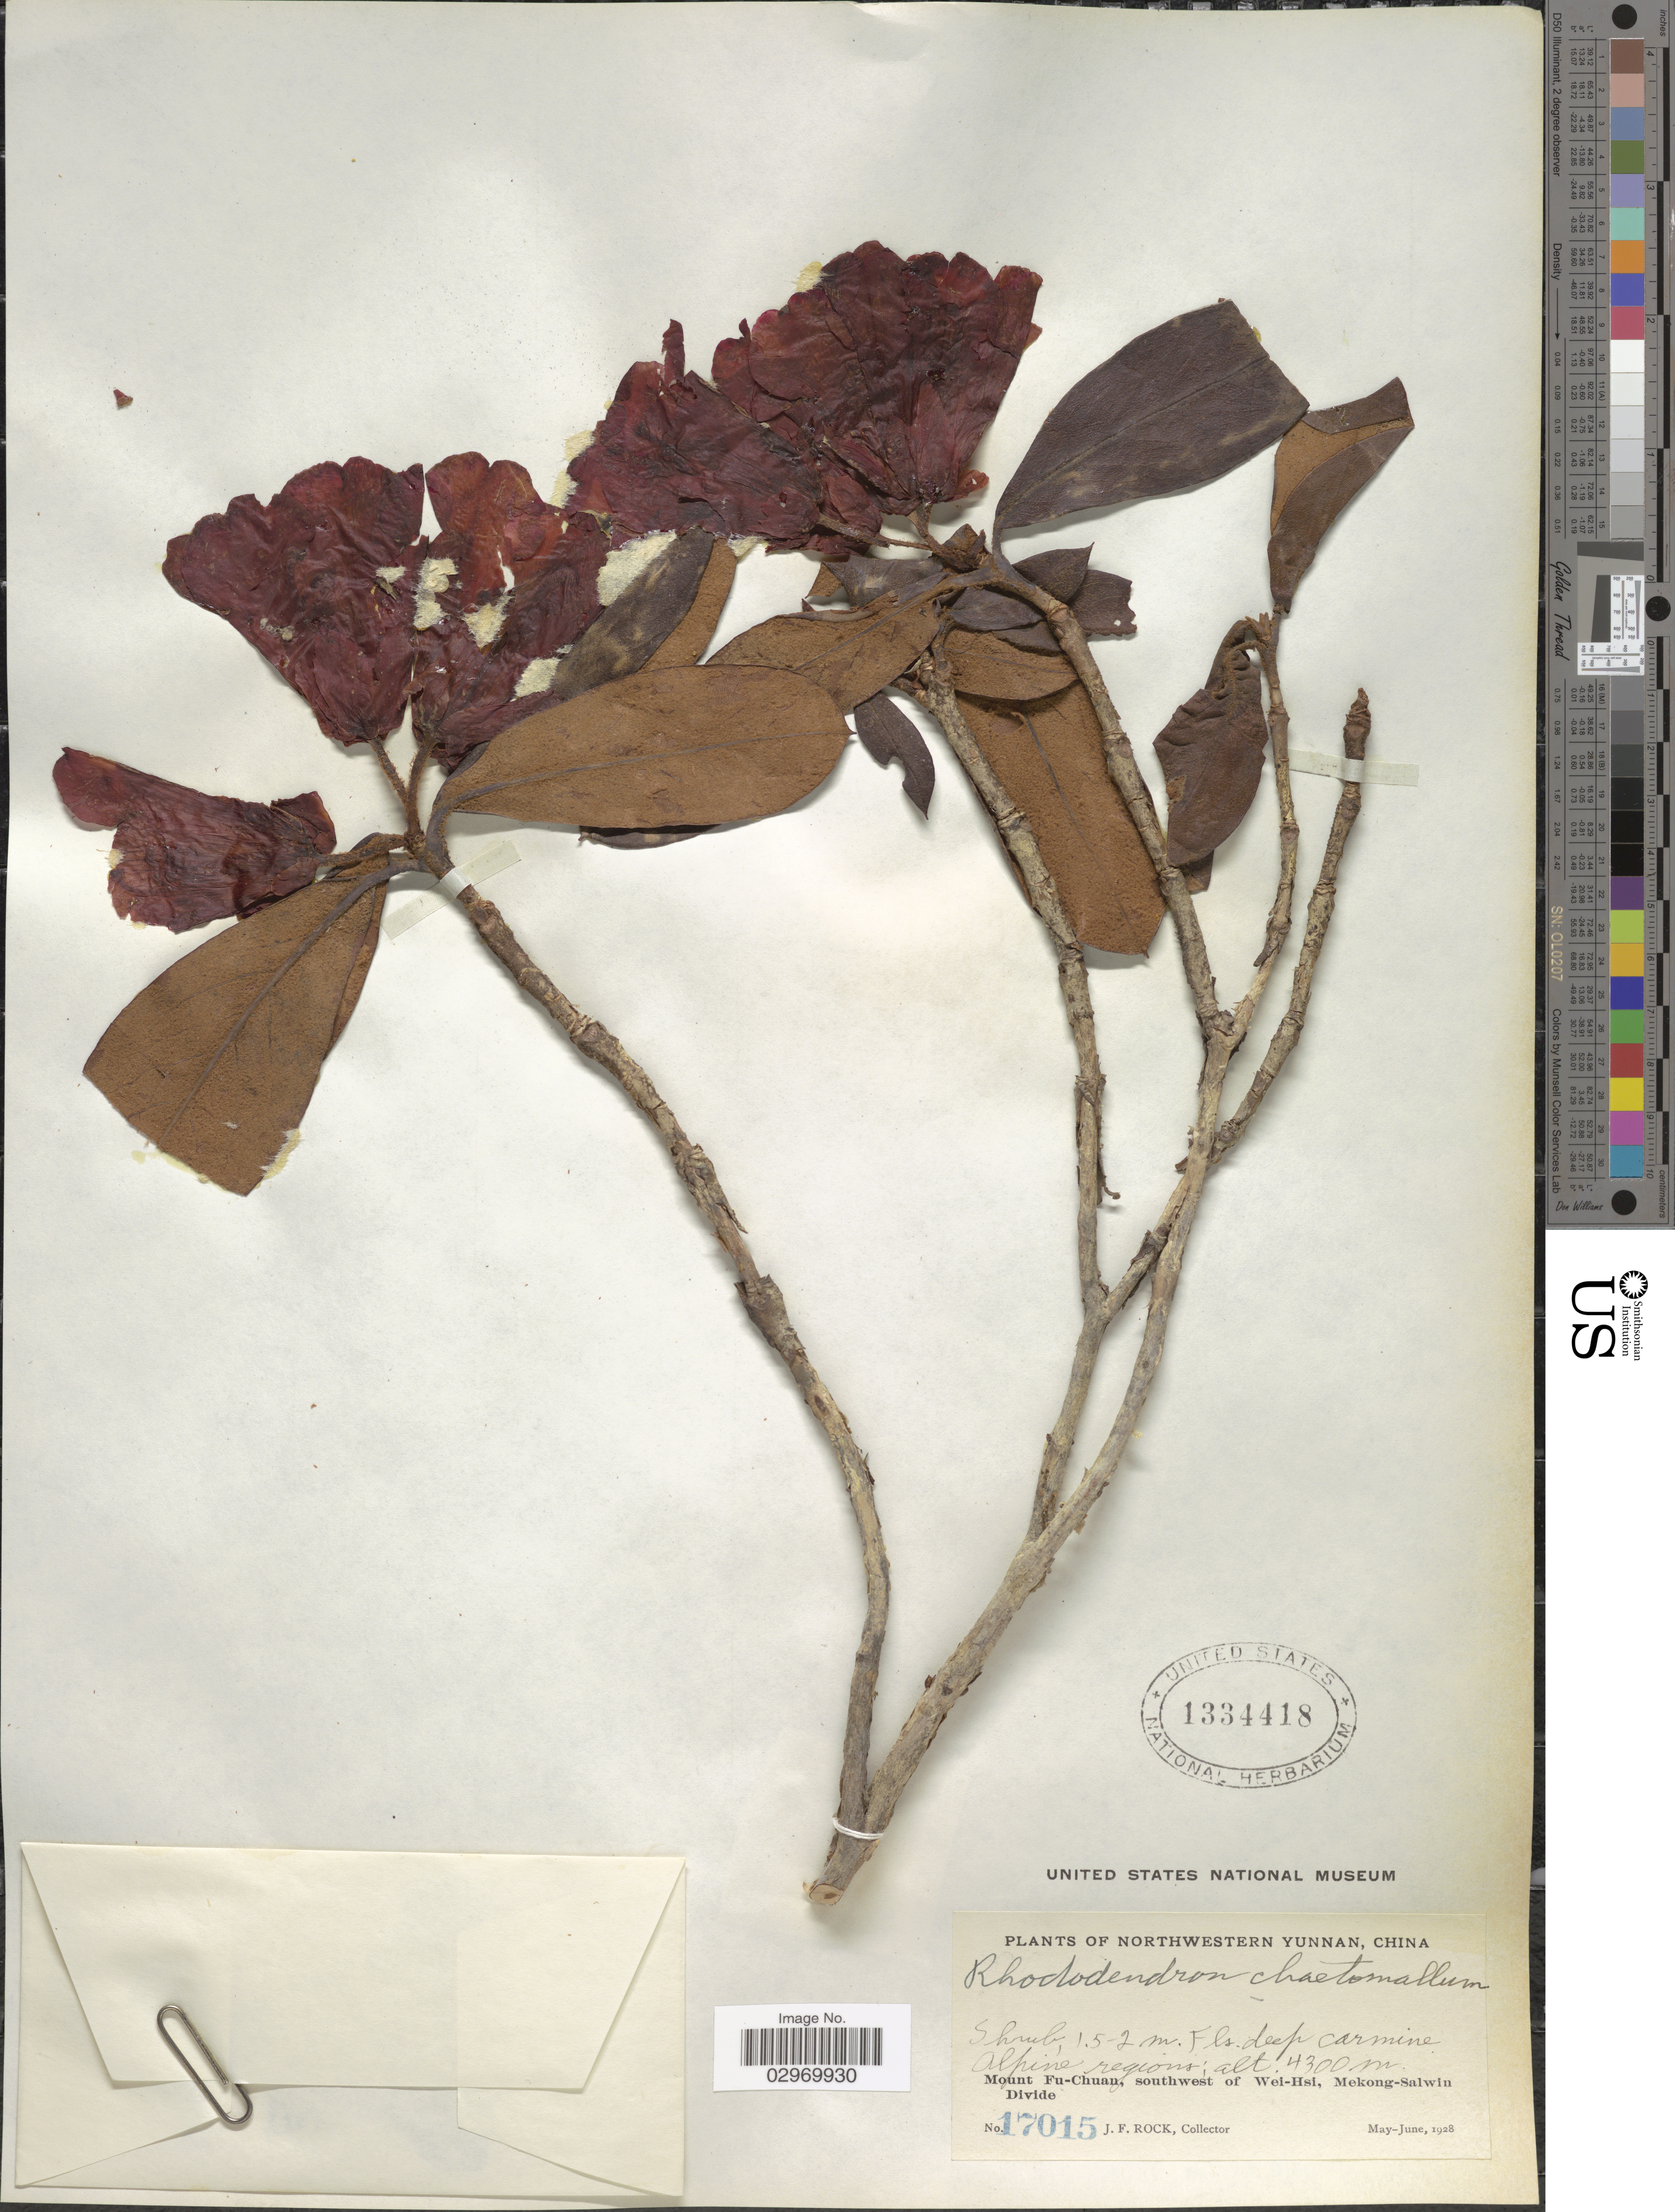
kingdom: Plantae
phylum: Tracheophyta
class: Magnoliopsida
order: Ericales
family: Ericaceae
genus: Rhododendron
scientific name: Rhododendron chaetomallum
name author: Balf. f. & Forrest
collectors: J. Rock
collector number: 17015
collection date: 1928-05/1928-06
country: China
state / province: Yunnan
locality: Northwestern Yunnan, Mount Fu-Chuan, southwest of Wei-Hsi, Mekong-Salwin Divide.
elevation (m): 4300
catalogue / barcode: US 1334418